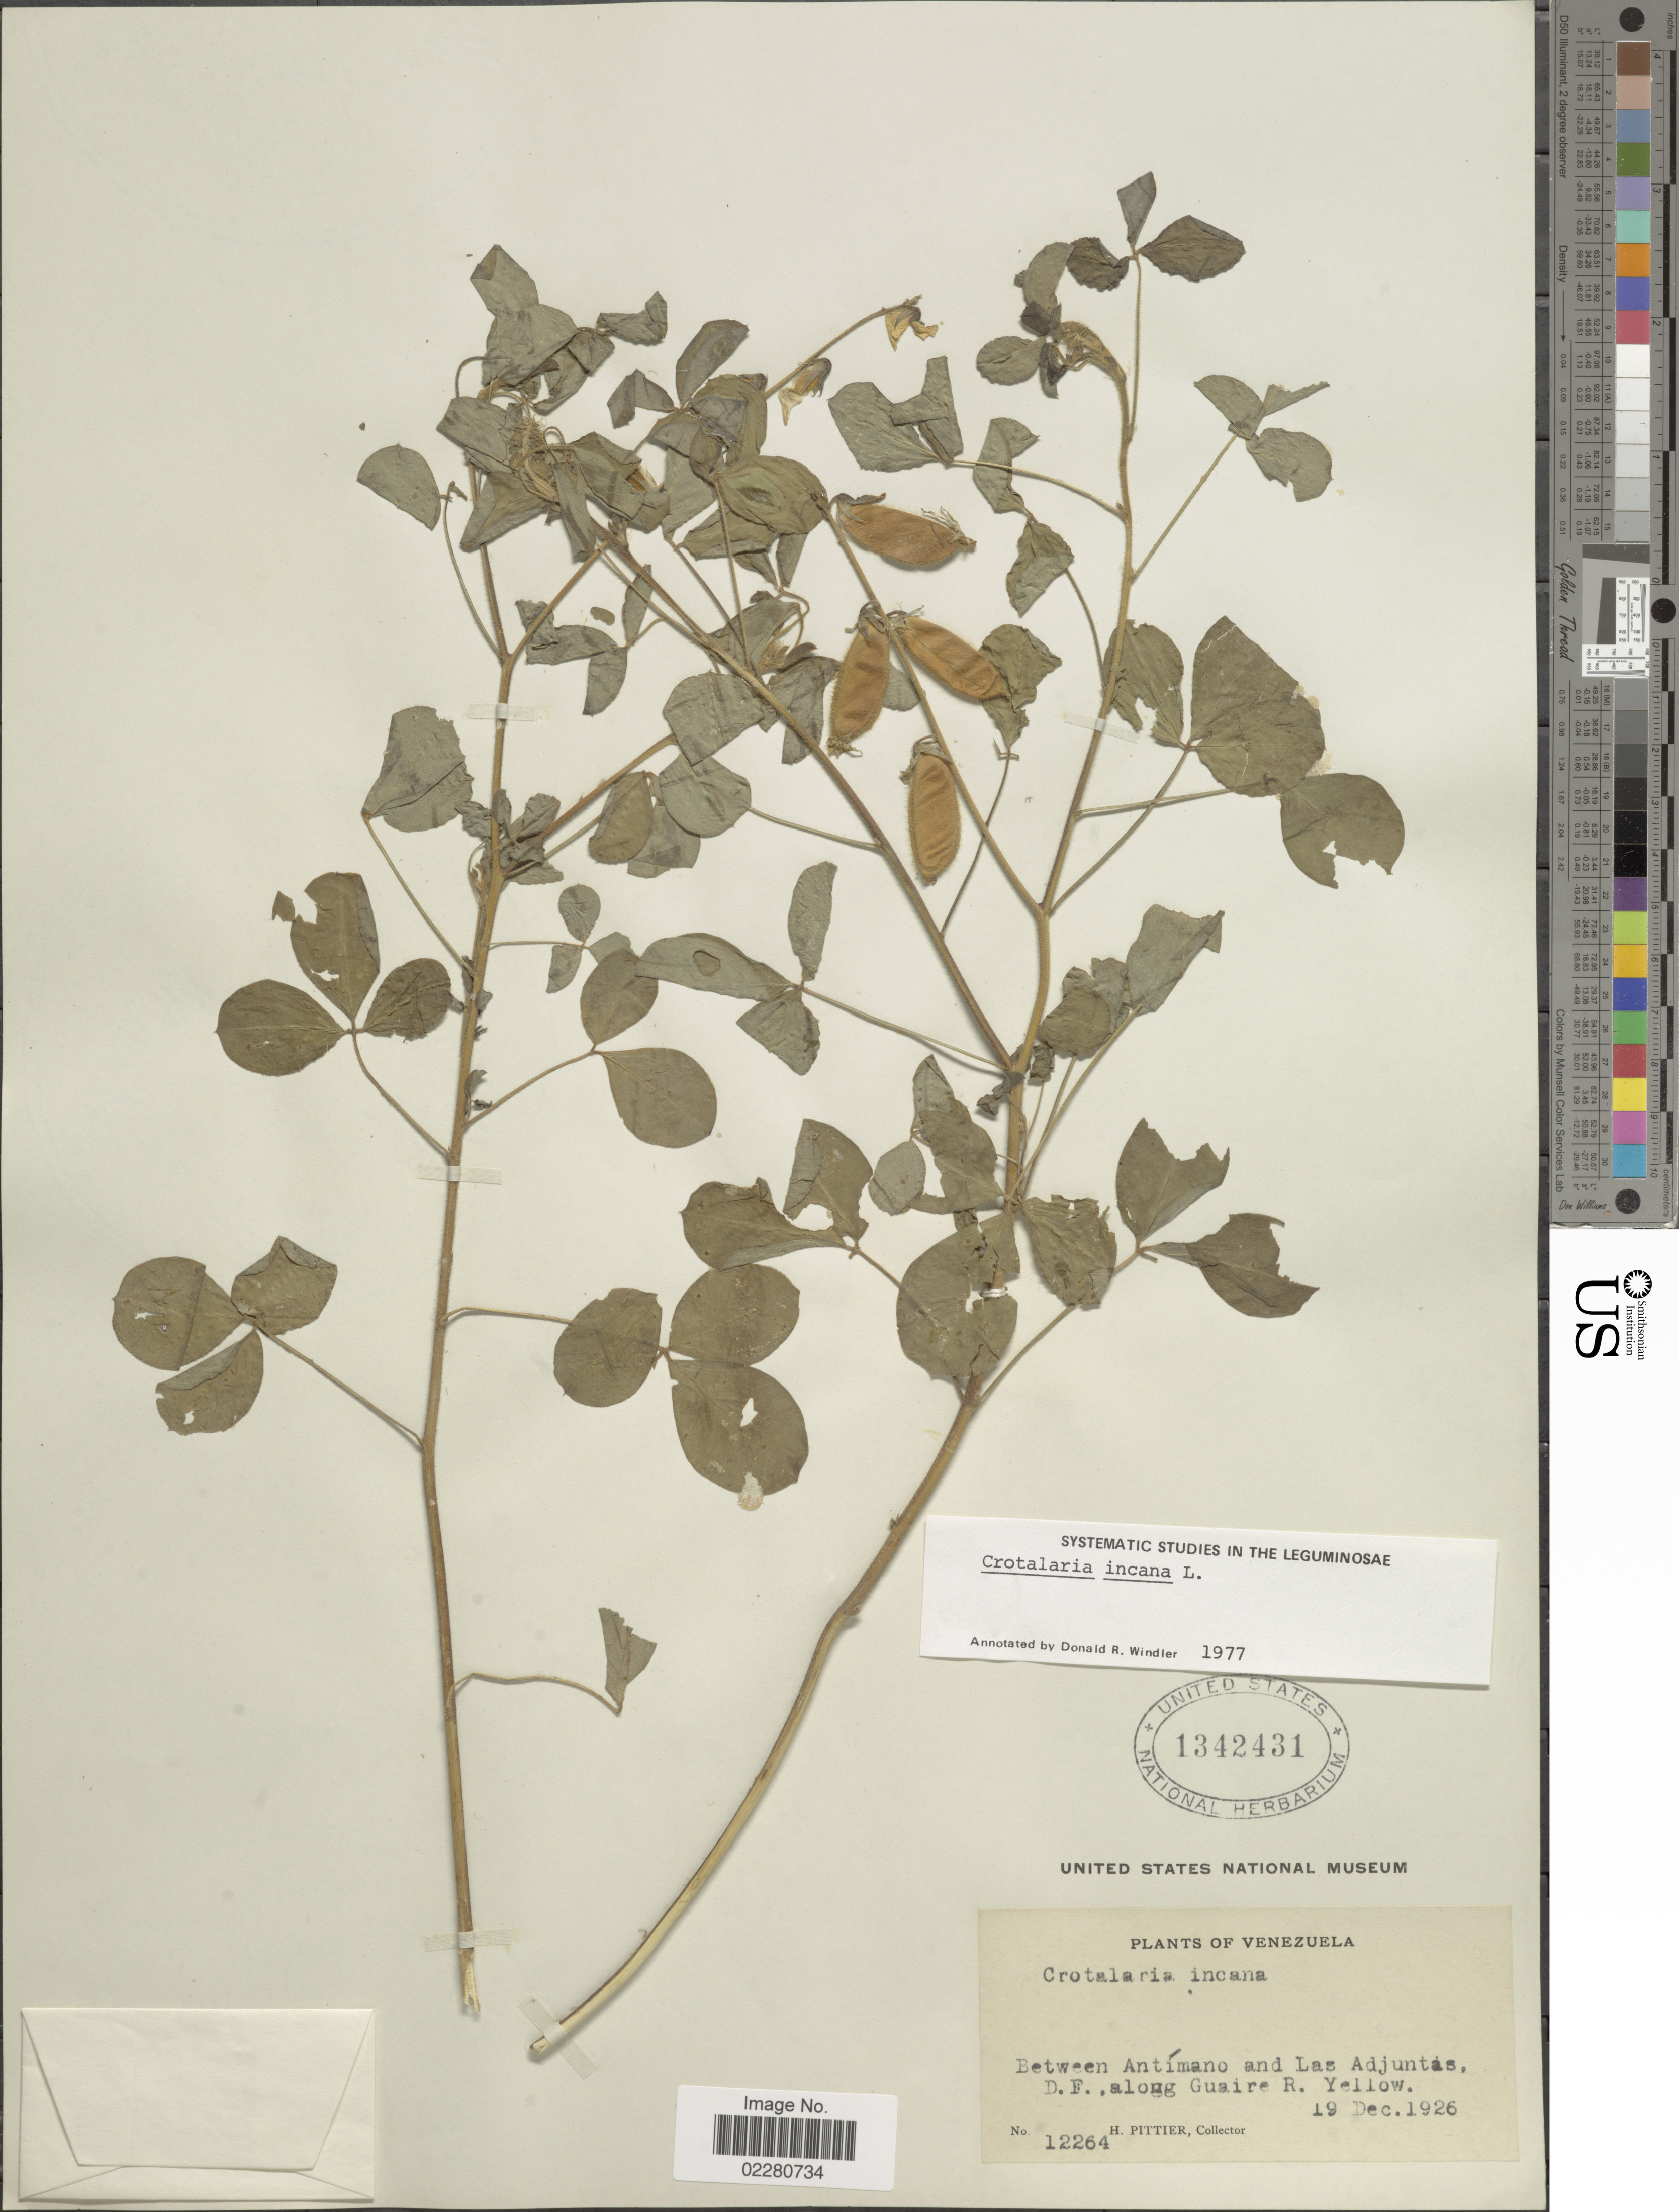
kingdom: Plantae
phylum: Tracheophyta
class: Magnoliopsida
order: Fabales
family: Fabaceae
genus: Crotalaria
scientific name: Crotalaria incana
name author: L.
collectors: H. F. Pittier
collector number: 12264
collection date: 1926-12-19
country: Venezuela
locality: Between Antímano and Las Adjuntas. D.F., along Guare R.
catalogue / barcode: US 1342431